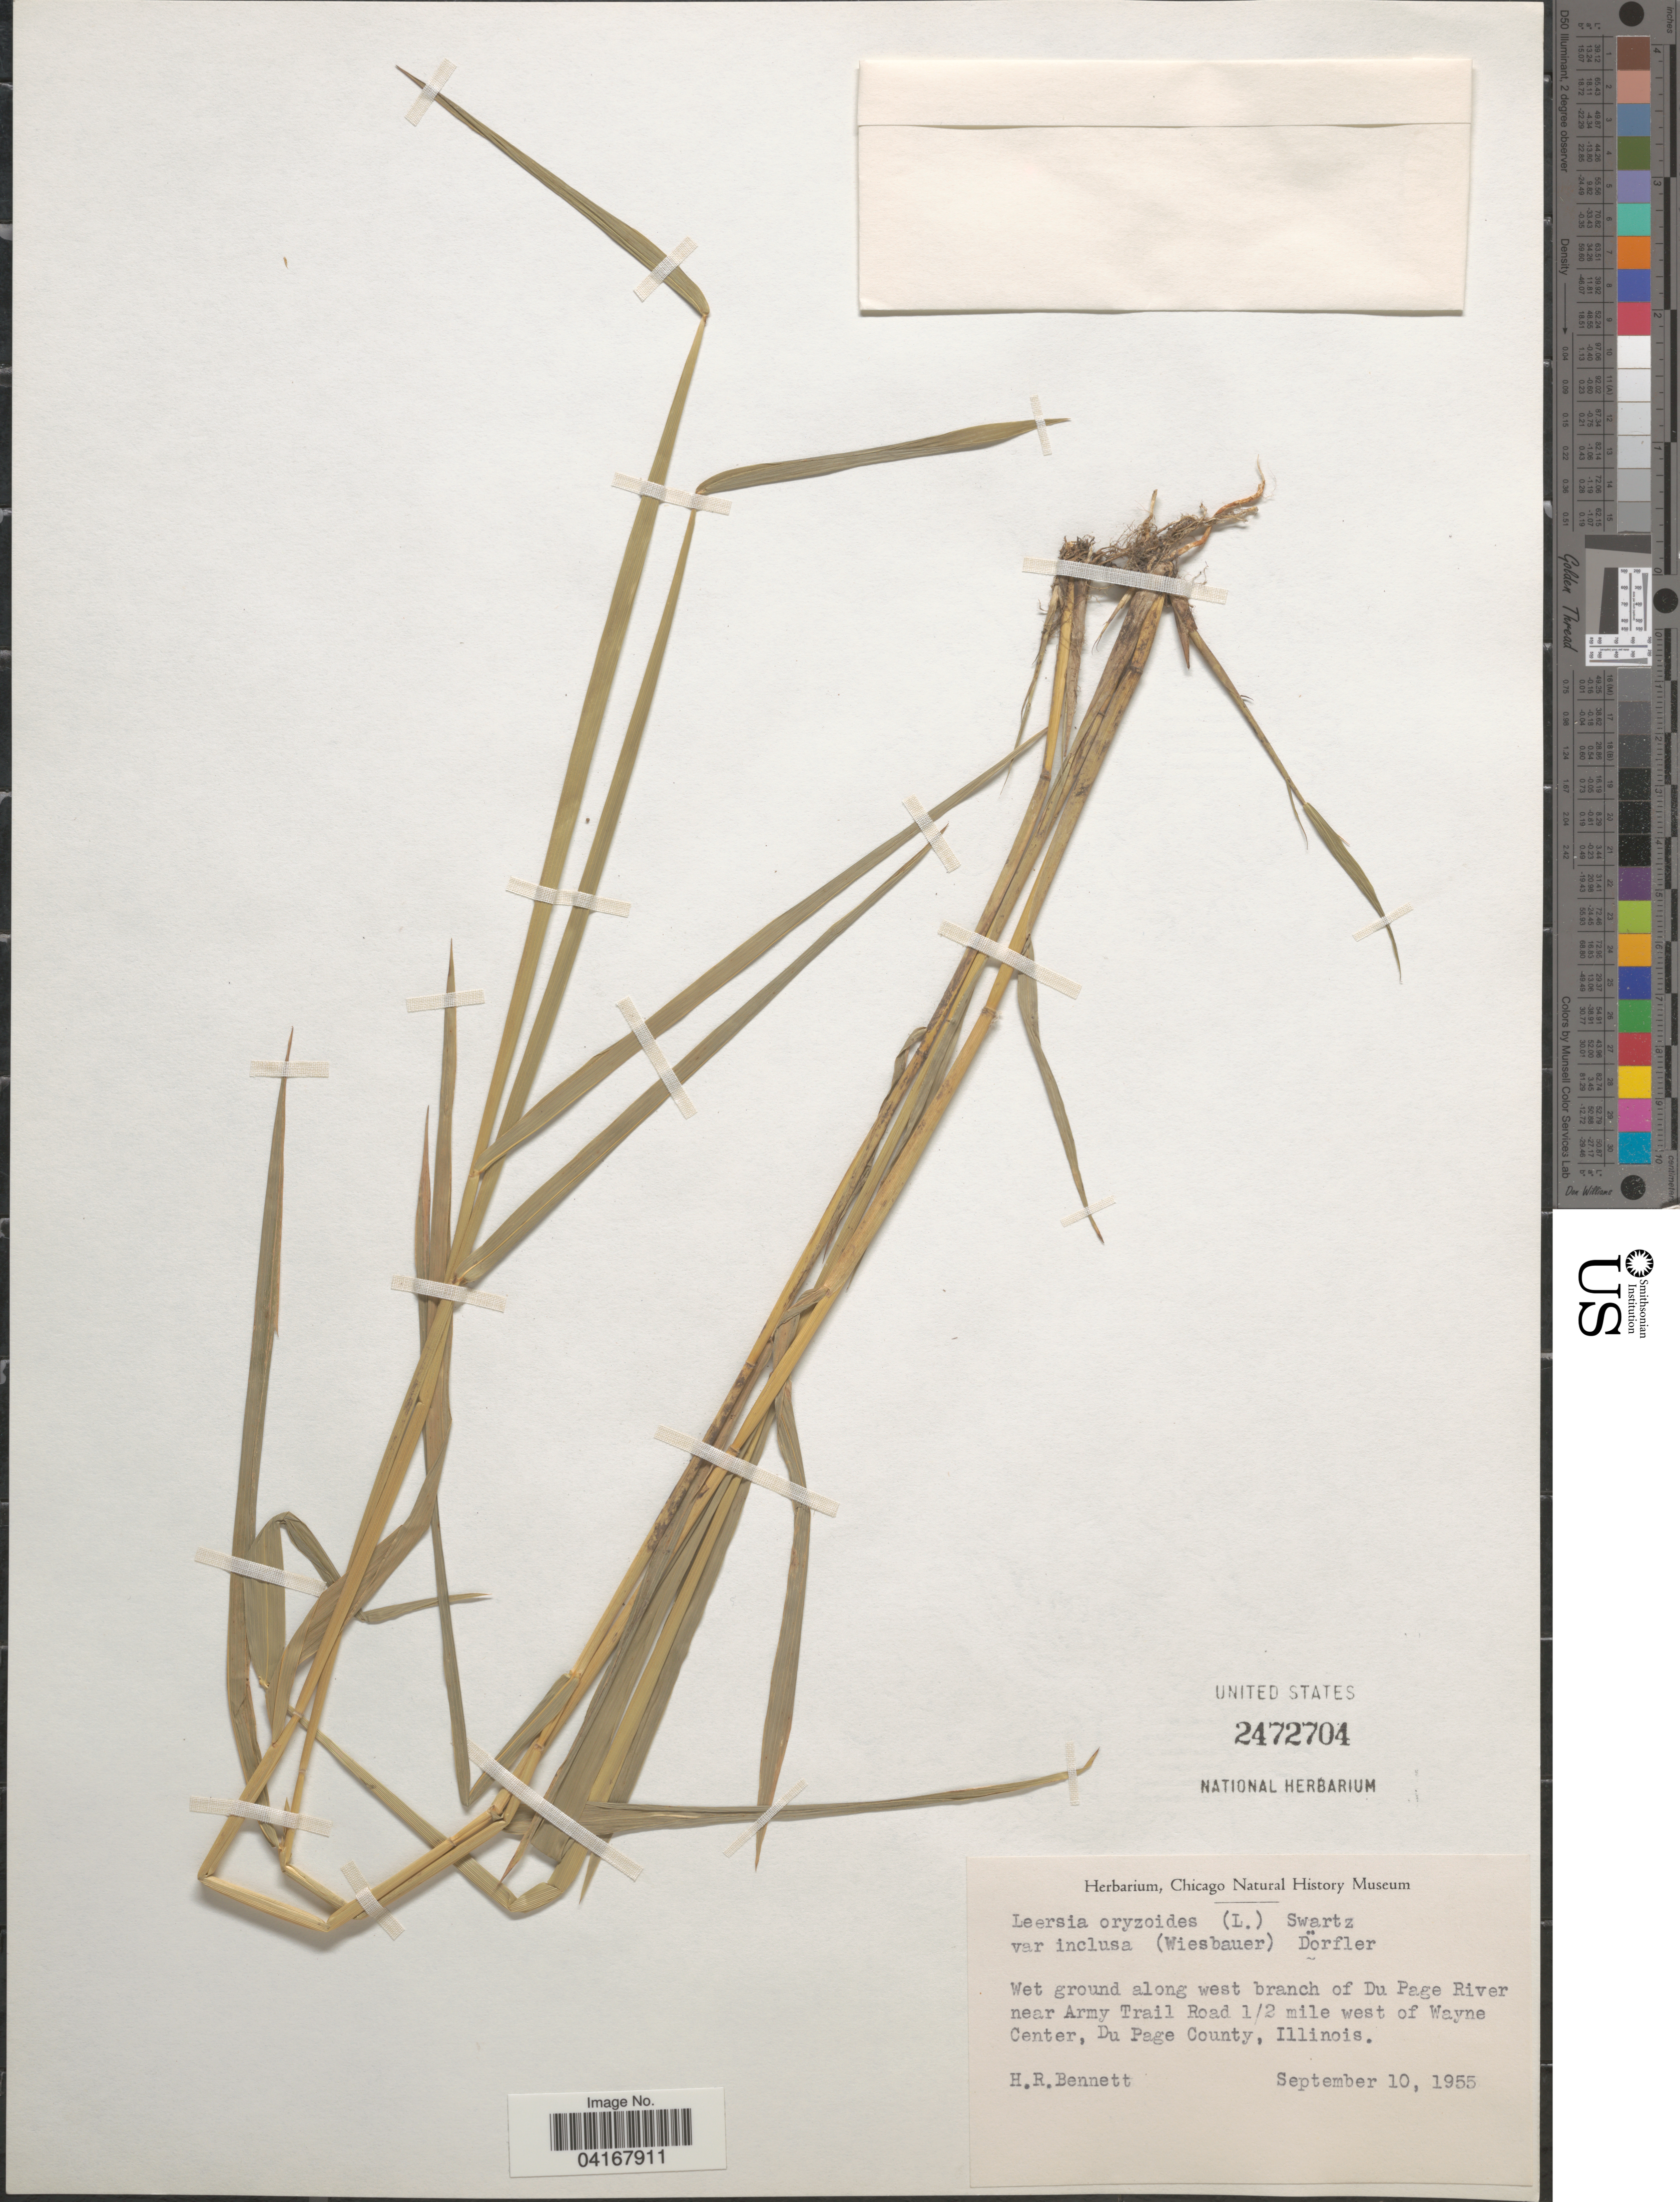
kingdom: Plantae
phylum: Tracheophyta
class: Liliopsida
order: Poales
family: Poaceae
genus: Leersia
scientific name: Leersia oryzoides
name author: (L.) Sw.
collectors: H. R. Bennett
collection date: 1955-09-10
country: United States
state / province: Illinois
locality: Along west branch of Du Page River near Army Trail Road 1/2 mile west of Wayne Center, Du Page County.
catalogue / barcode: US 2472704